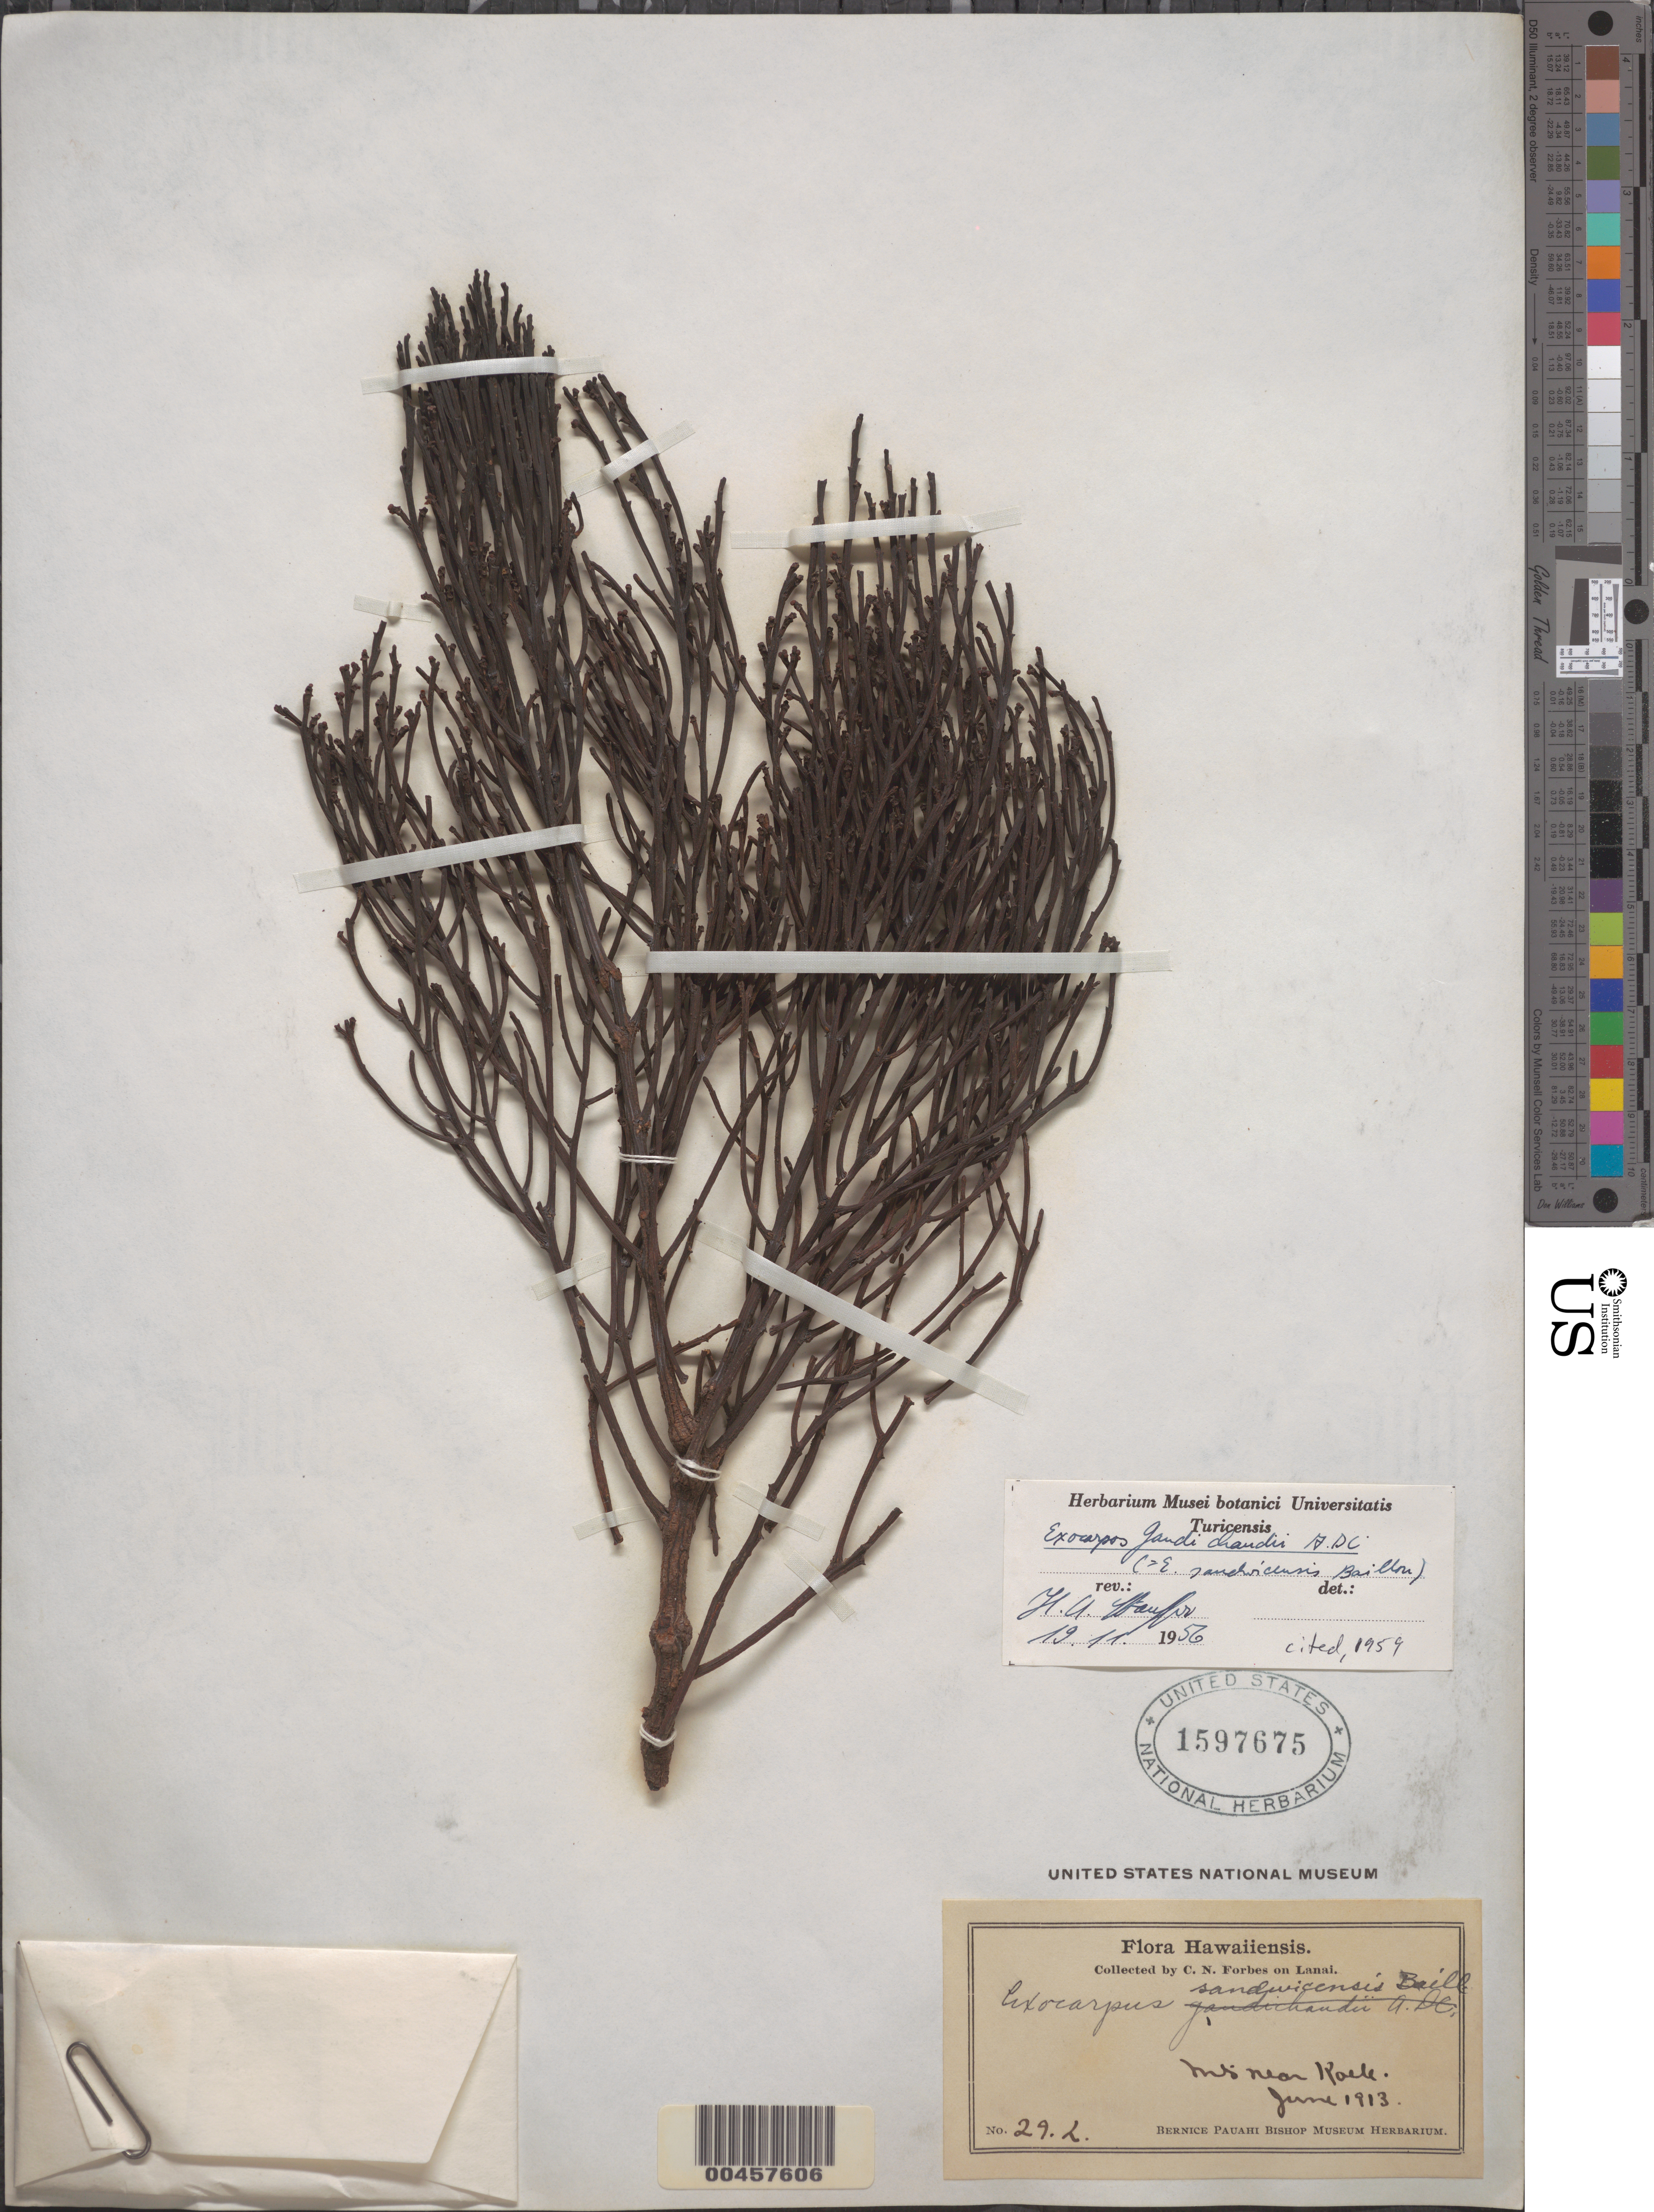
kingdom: Plantae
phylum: Tracheophyta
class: Magnoliopsida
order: Santalales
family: Santalaceae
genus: Exocarpos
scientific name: Exocarpos gaudichaudii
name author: A. DC.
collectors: C. N. Forbes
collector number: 29.L.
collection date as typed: Jun 1913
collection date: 1913-06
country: United States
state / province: Hawaii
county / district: Maui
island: Lana'i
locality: Mts. near Koele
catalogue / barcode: US 1597675